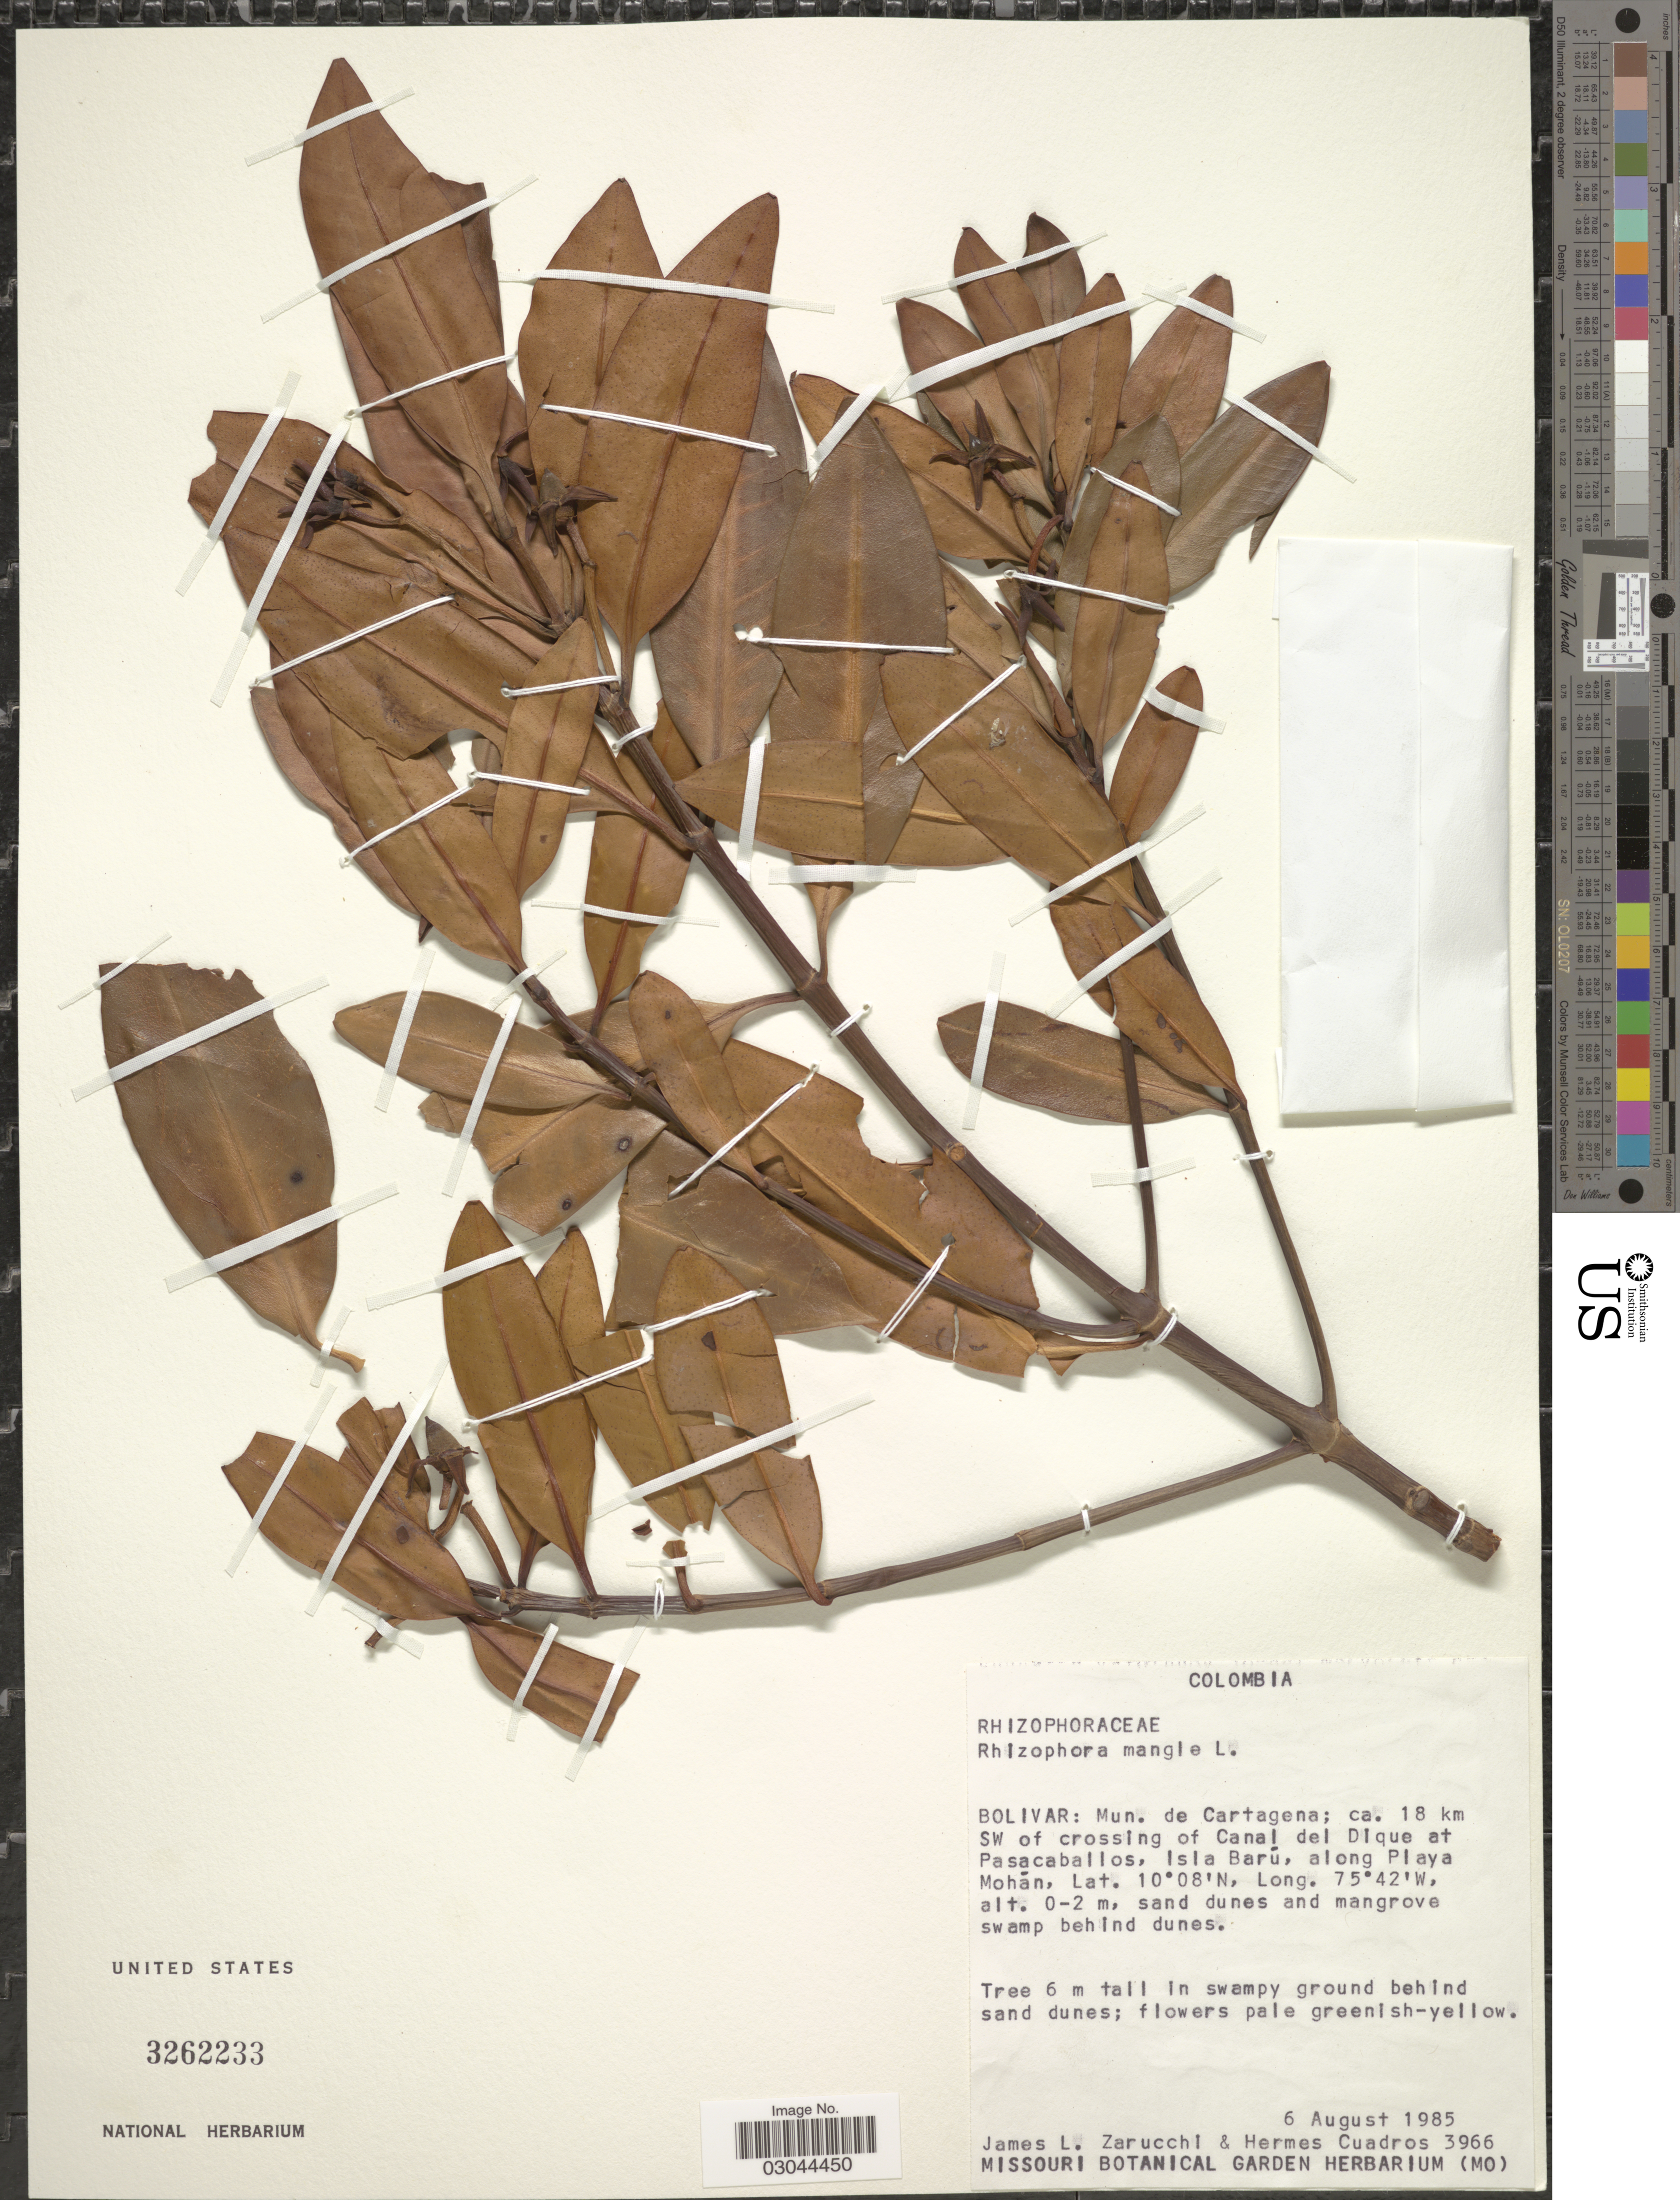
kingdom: Plantae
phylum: Tracheophyta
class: Magnoliopsida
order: Malpighiales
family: Rhizophoraceae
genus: Rhizophora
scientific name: Rhizophora mangle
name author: L.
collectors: J. L. Zarucchi & H. Cuadros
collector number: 3966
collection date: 1985-08-06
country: Colombia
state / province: Bolívar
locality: Bolivar: Mun. de Cartagena; ca. 18 km SW of crossing of Canal del Dique at Pasacaballos, Isla Barū, along Playa Mohān.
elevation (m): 0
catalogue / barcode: US 3262233